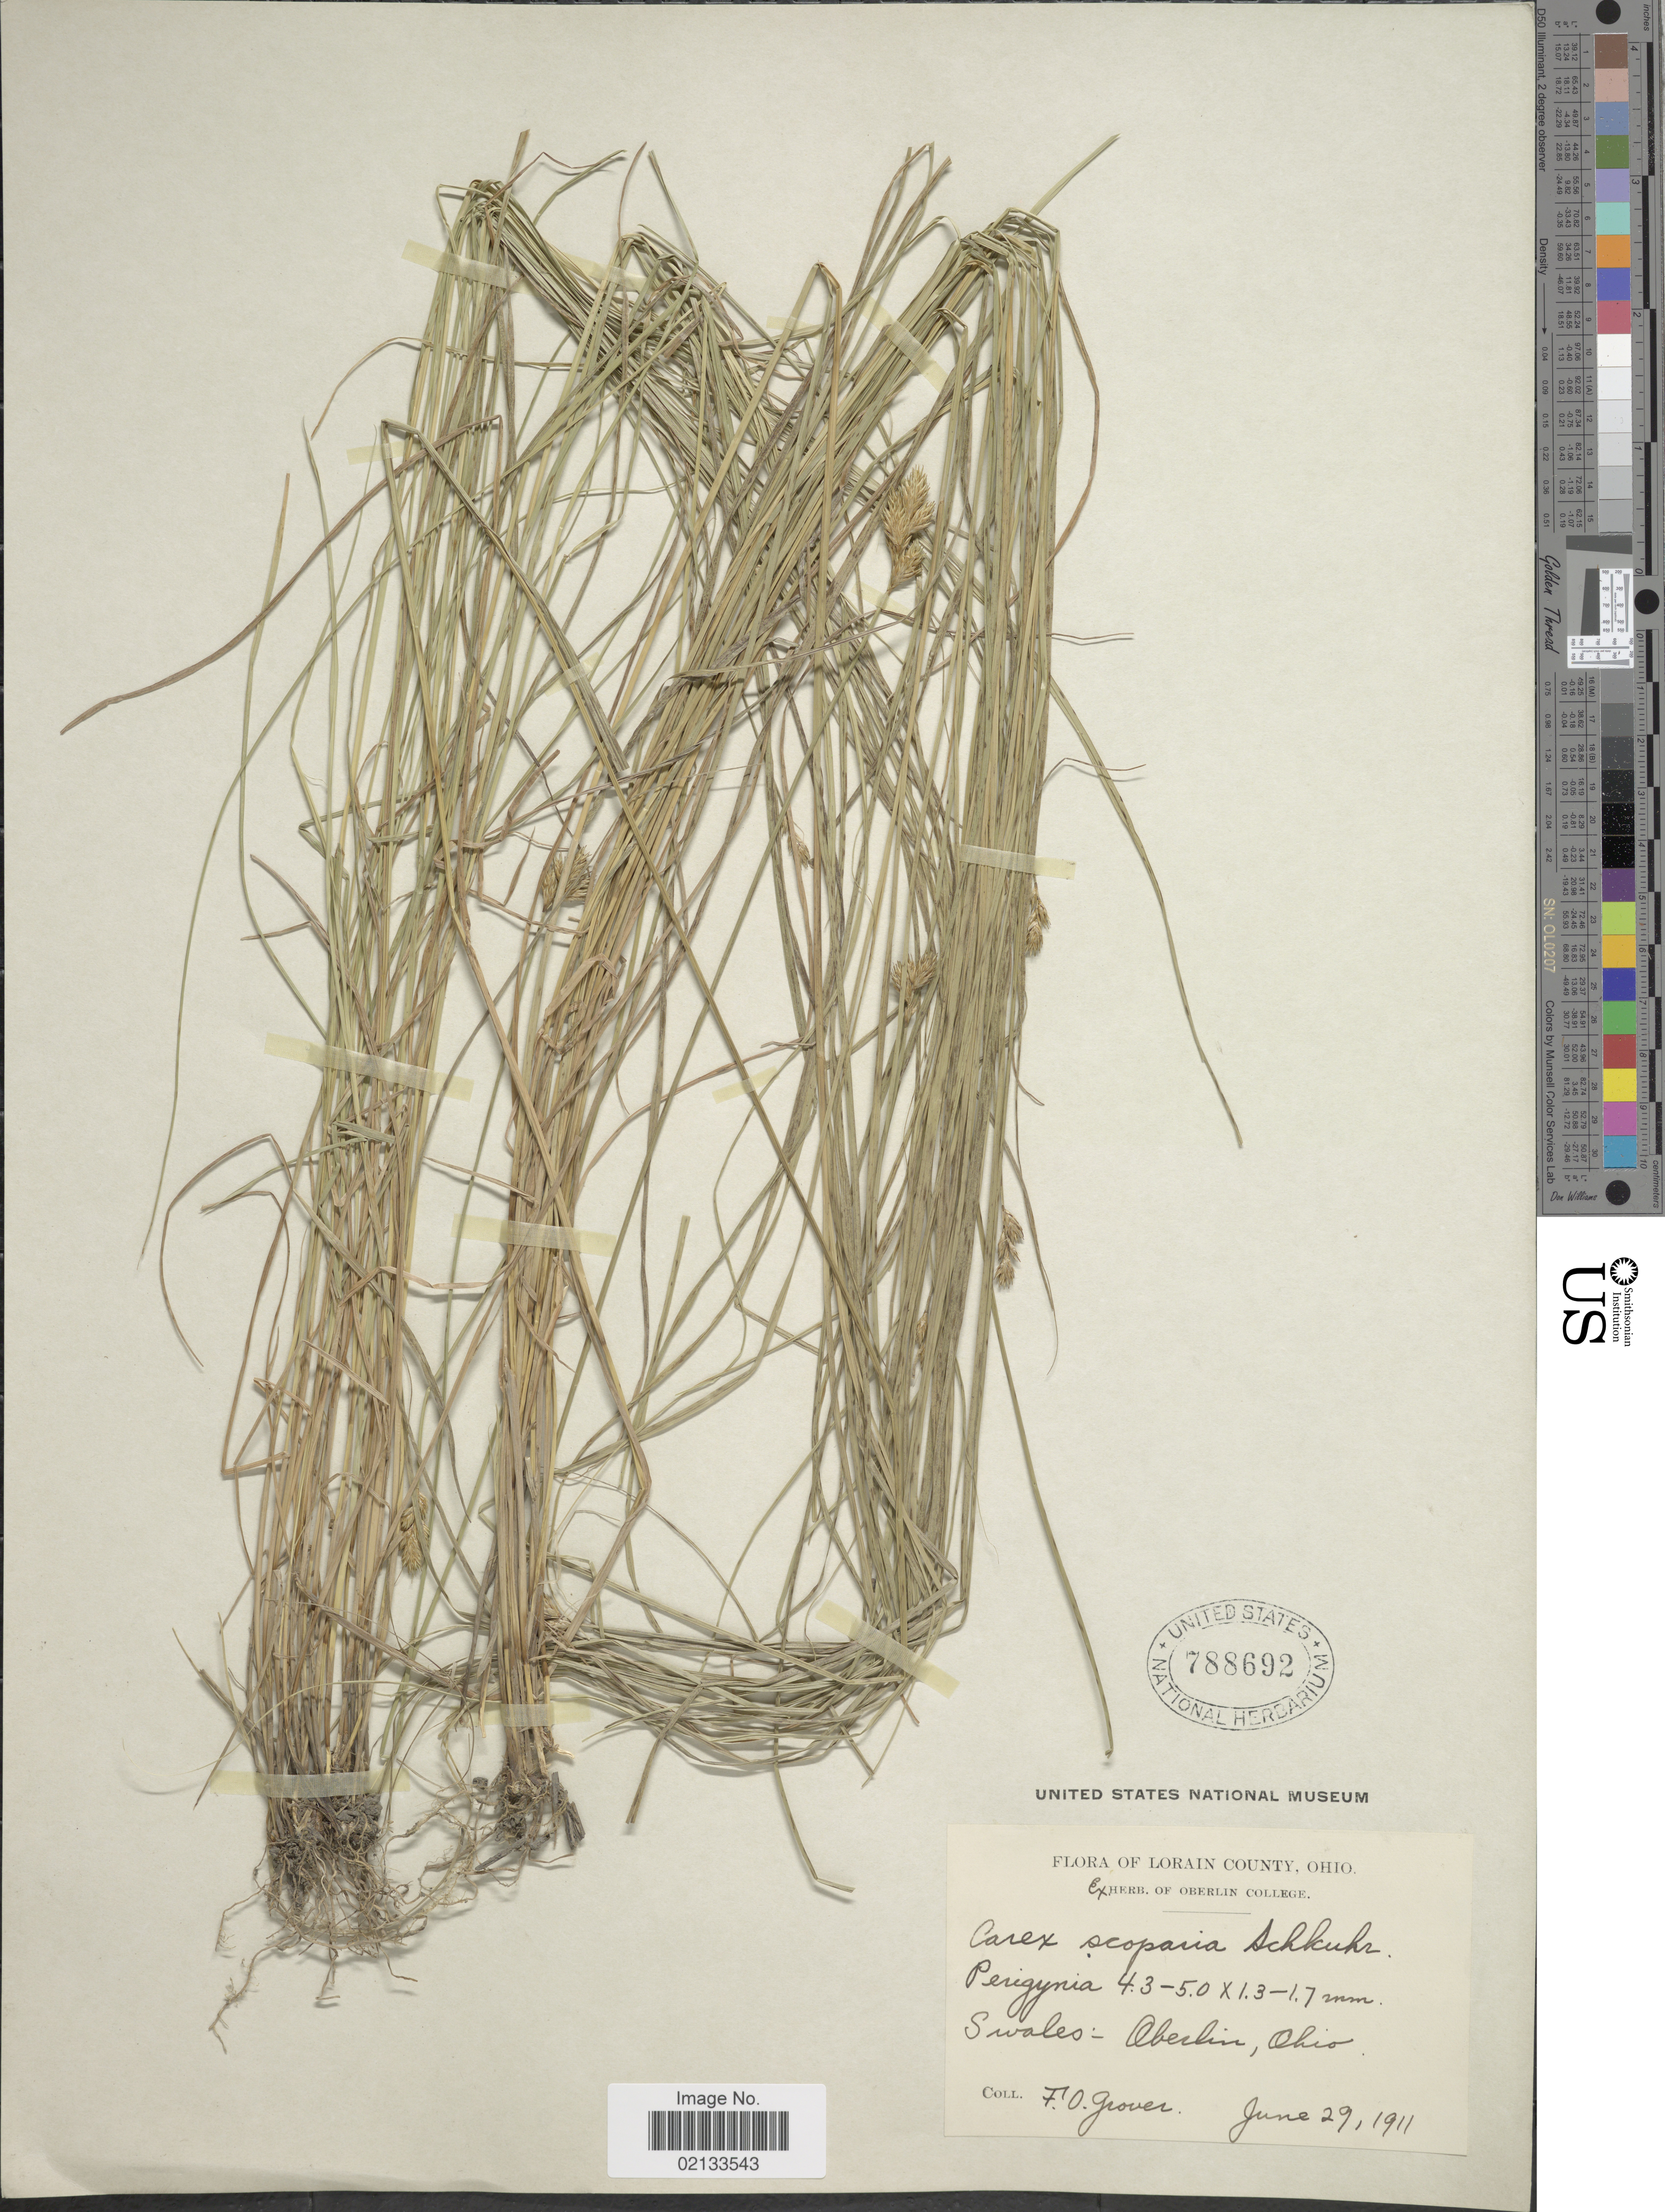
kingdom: Plantae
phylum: Tracheophyta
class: Liliopsida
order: Poales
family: Cyperaceae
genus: Carex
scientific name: Carex scoparia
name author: Schkuhr ex Willd.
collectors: F. Grover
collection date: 1911-06-29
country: United States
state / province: Ohio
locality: Lorain County, Swales - Oberlin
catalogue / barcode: US 788692